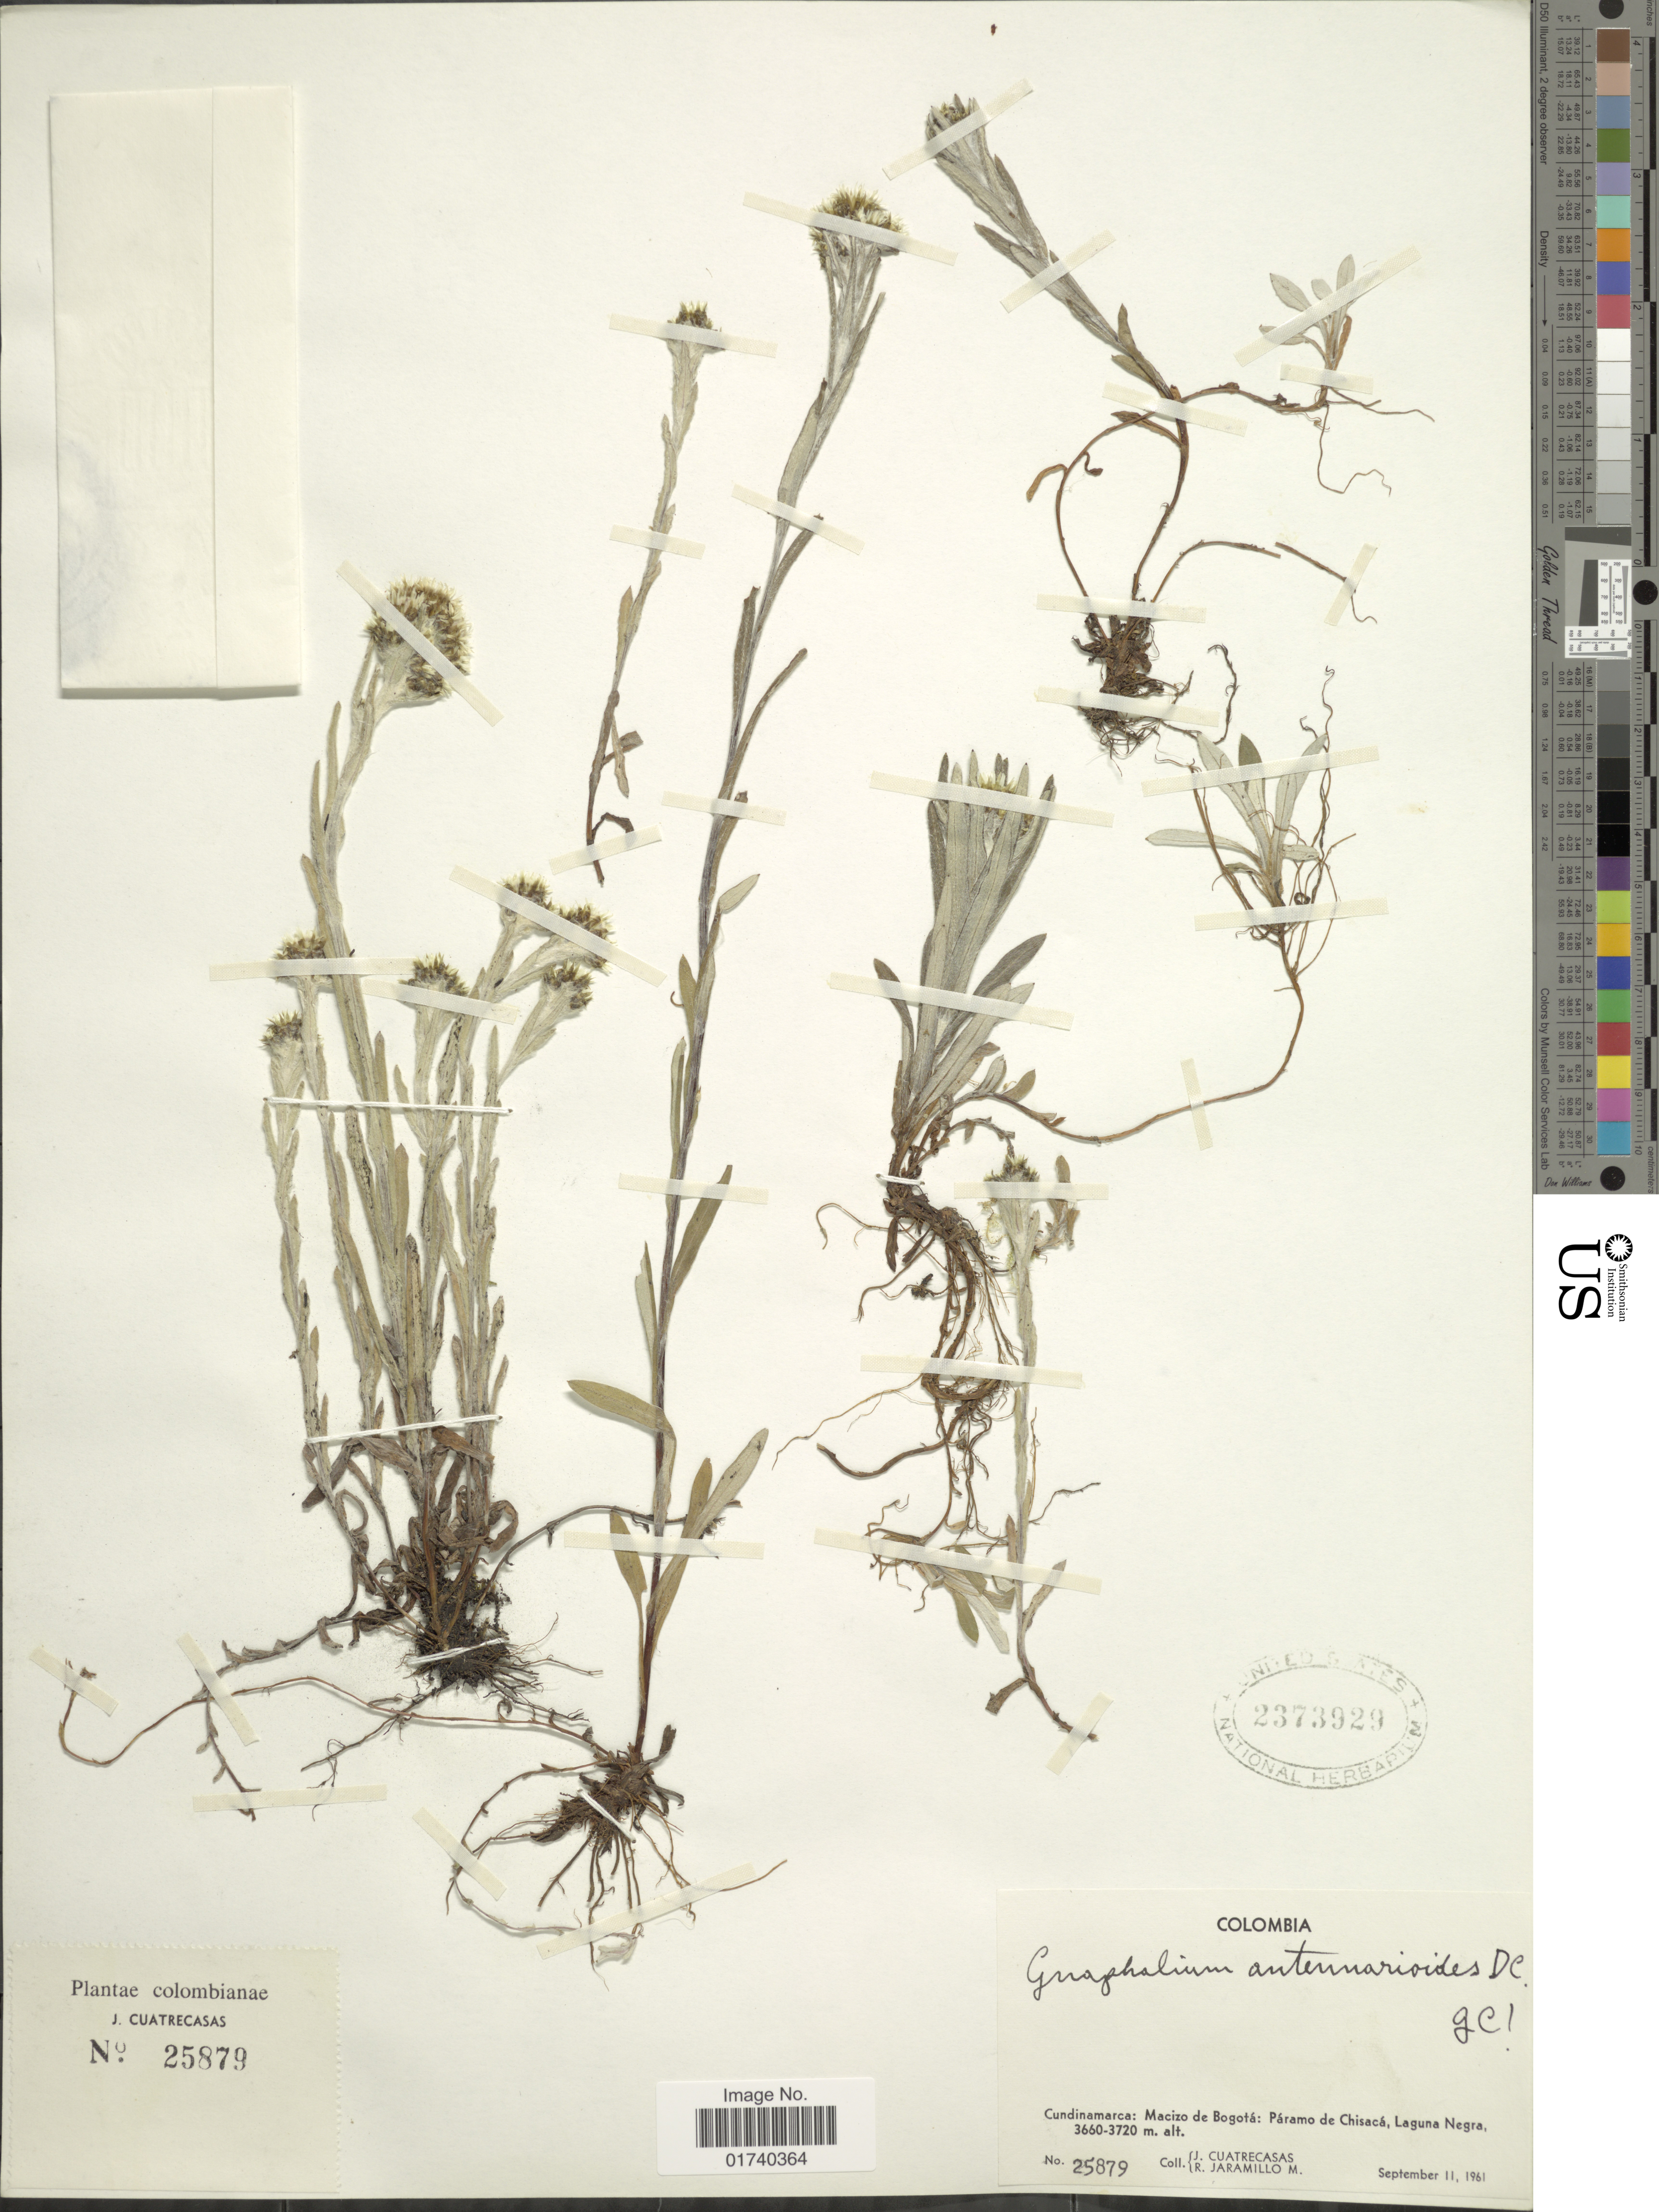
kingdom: Plantae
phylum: Tracheophyta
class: Magnoliopsida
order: Asterales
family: Asteraceae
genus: Chryselium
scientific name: Chryselium gnaphalioides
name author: (Kunth) Urtubey & S.E. Freire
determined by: Nesom, Guy L.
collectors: J. Cuatrecasas & R. Jaramillo M.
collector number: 25879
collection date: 1961-09-11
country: Colombia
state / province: Cundinamarca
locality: Macizo de Bogota: Paramo de Chisaca, Laguna Negra.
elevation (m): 3660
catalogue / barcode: US 2373929